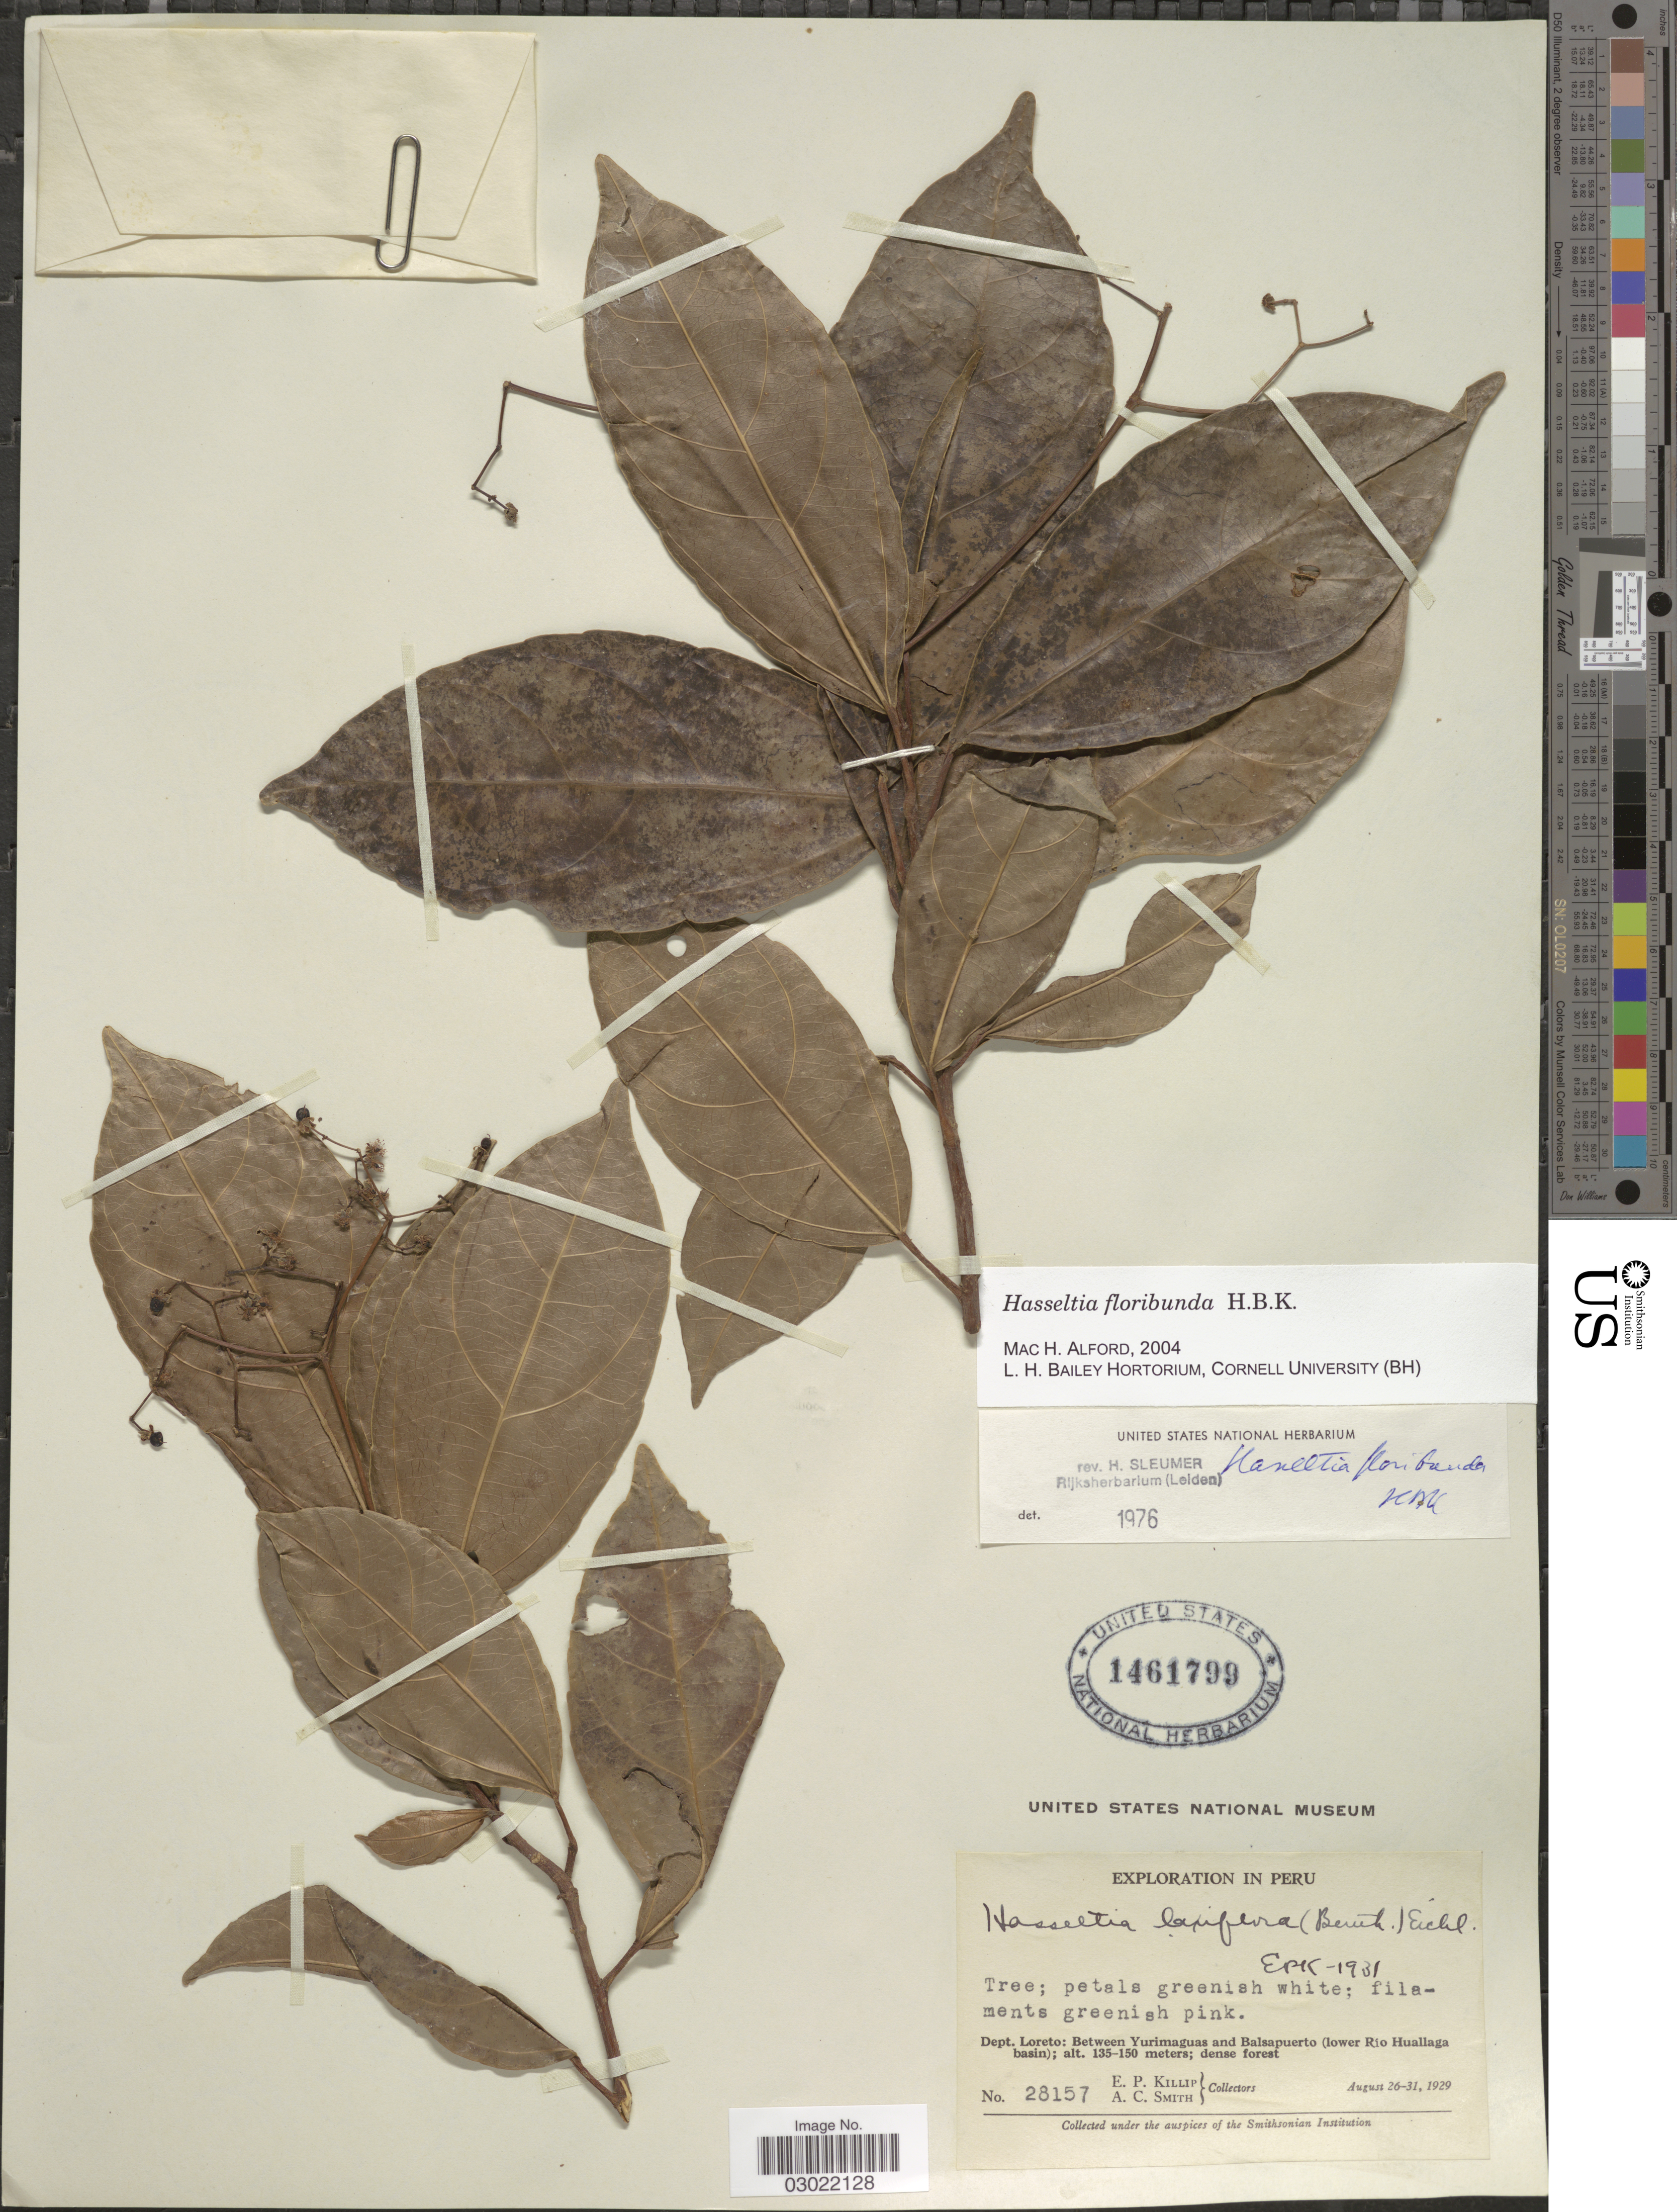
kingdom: Plantae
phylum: Tracheophyta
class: Magnoliopsida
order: Malpighiales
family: Salicaceae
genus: Hasseltia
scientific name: Hasseltia floribunda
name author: Kunth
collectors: E. P. Killip & A. C. Smith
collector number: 28157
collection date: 1929-08-26/1929-08-31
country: Peru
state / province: Loreto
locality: Dept. Loreto: Between Yurimaguas and Balsapuerto (lower Río Huallaga basin).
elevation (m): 135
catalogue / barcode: US 1461799